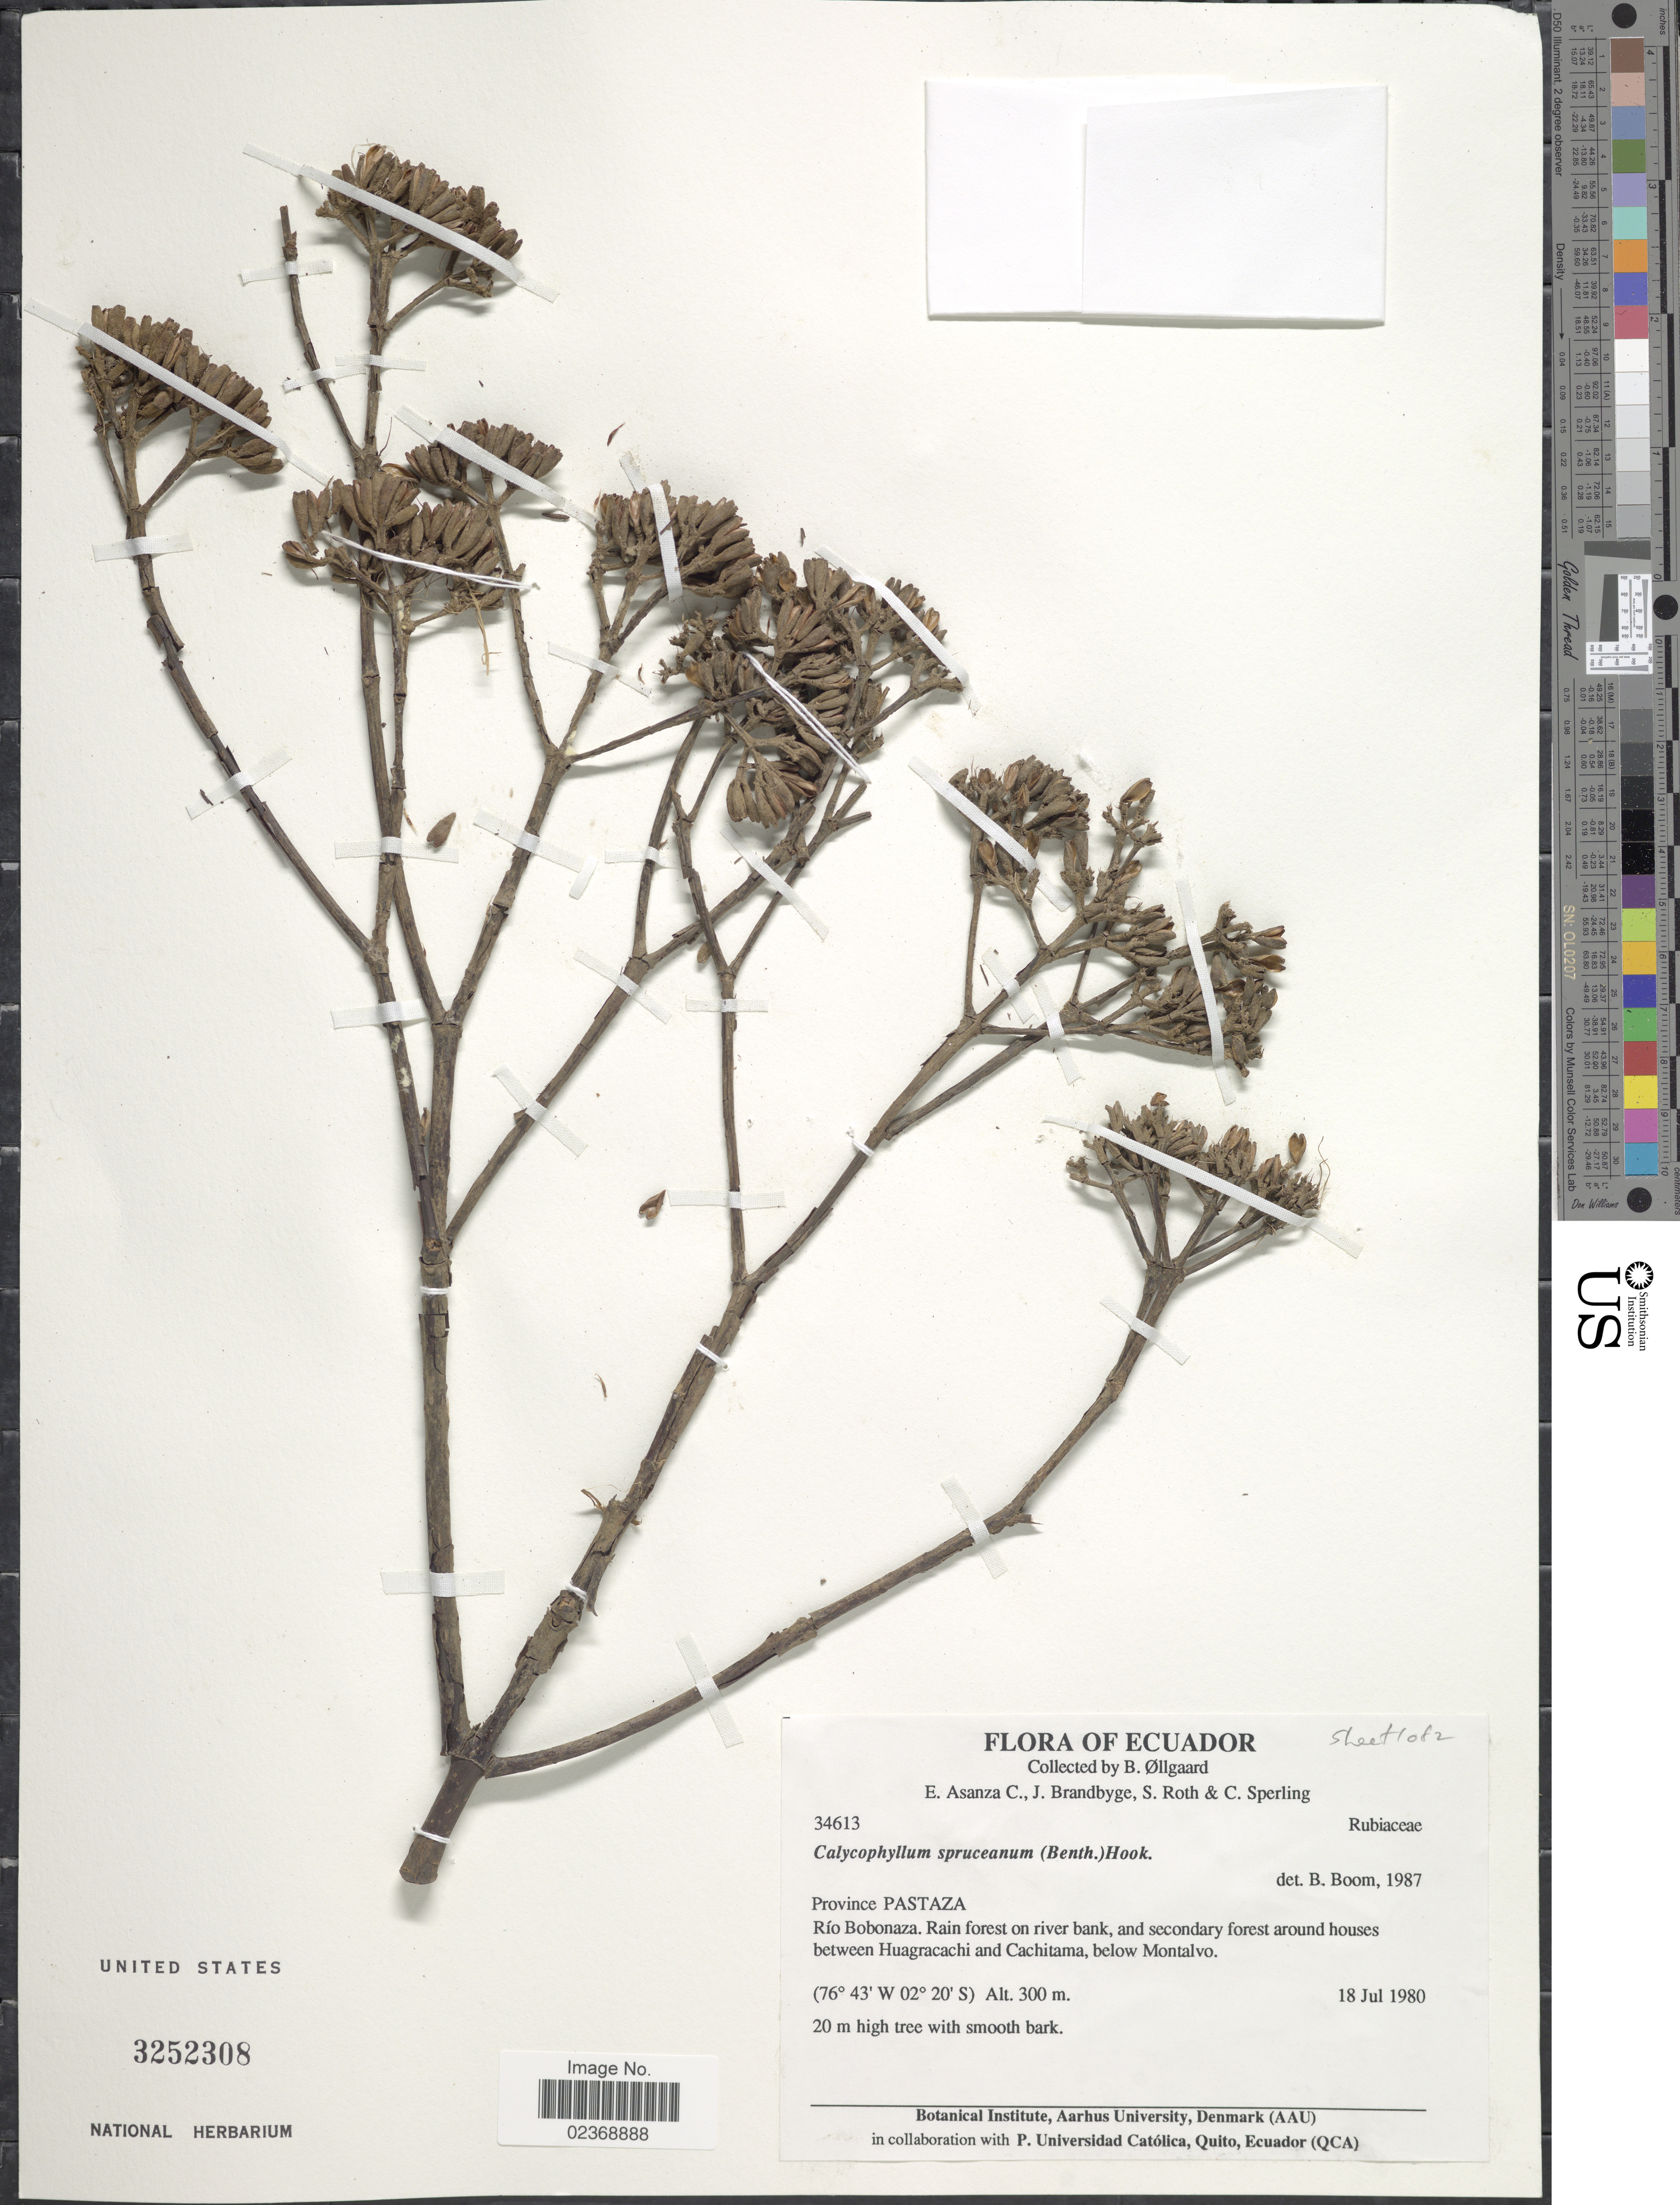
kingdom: Plantae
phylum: Tracheophyta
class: Magnoliopsida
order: Gentianales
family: Rubiaceae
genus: Calycophyllum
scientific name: Calycophyllum spruceanum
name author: (Benth.) Hook. f. ex K. Schum.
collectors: B. Øllgaard, E. Asanza C., J. Brandbyge, S. Roth & C. Sperling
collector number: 34613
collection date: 1980-07-18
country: Ecuador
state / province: Pastaza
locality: Rio Bobonaza. Rain forest on river bank,and secondary forest around houses between Huagracachi and Cachitama, below Montalvo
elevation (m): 300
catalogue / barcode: US 3252308